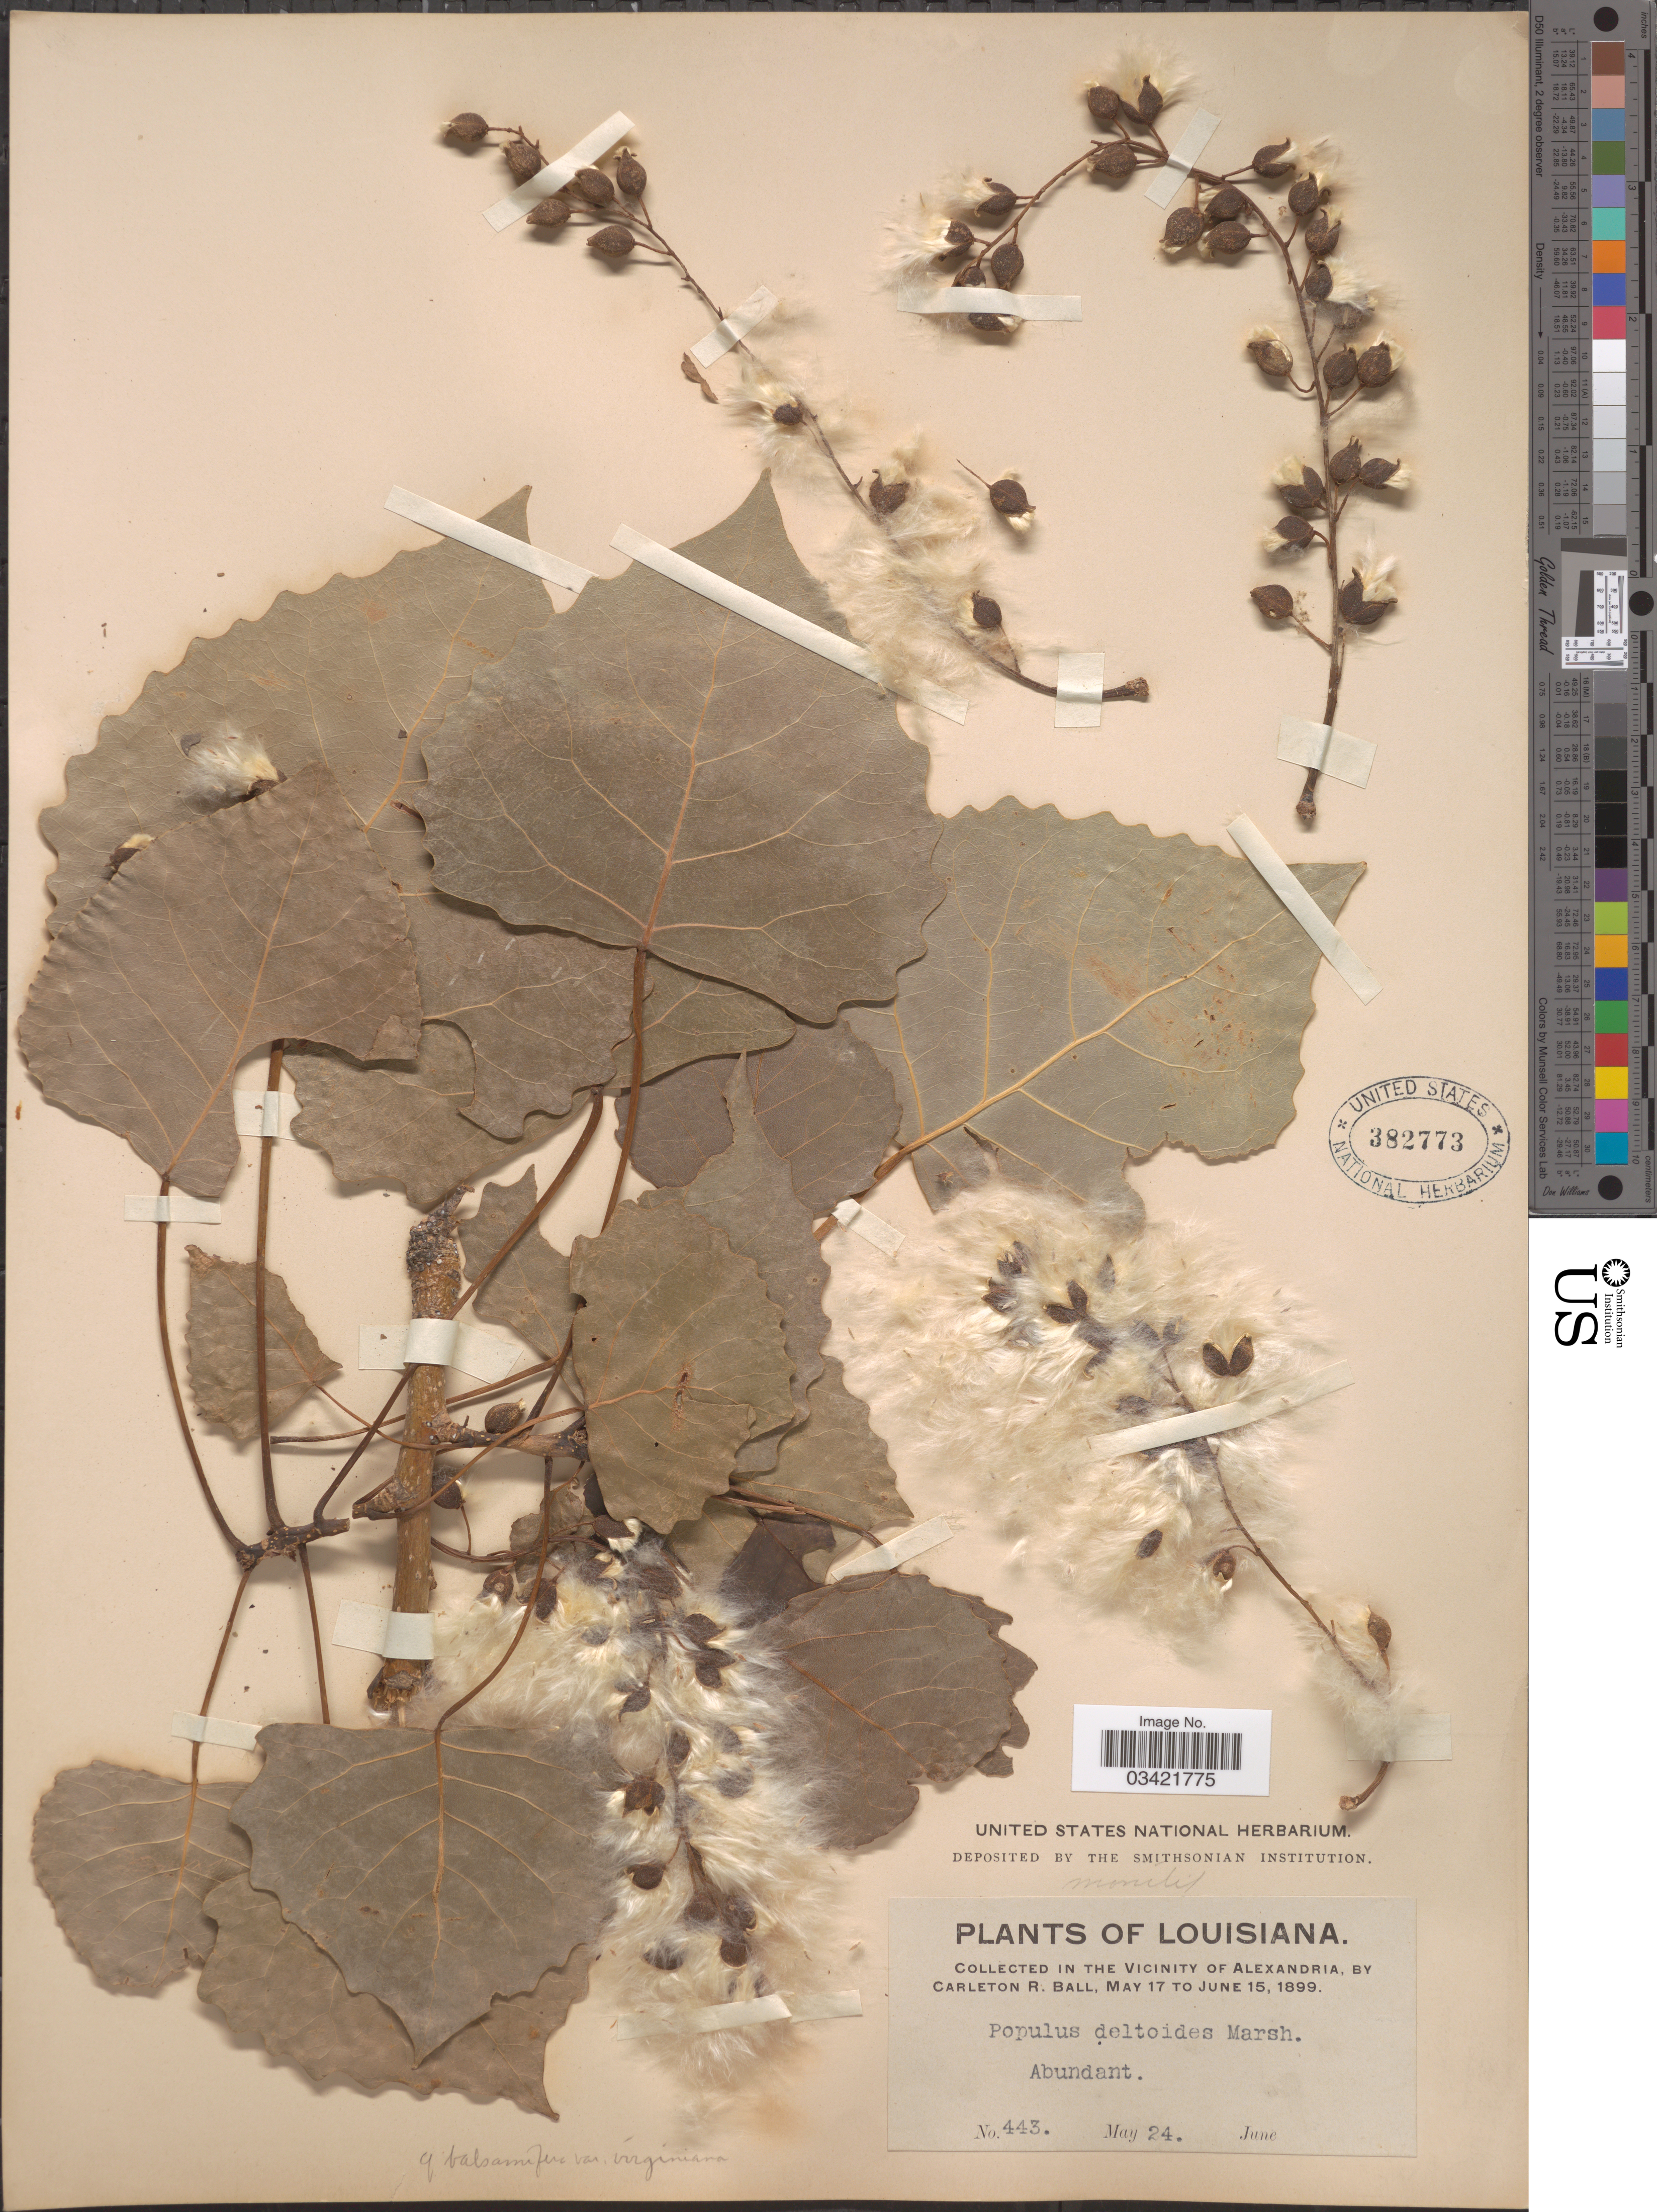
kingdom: Plantae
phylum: Tracheophyta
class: Magnoliopsida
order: Malpighiales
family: Salicaceae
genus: Populus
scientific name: Populus deltoides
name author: W. Bartram ex Marshall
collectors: C. R. Ball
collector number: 443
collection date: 1899-05-24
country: United States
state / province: Louisiana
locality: In the Vicinity of Alexandria. Abundant.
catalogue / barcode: US 382773